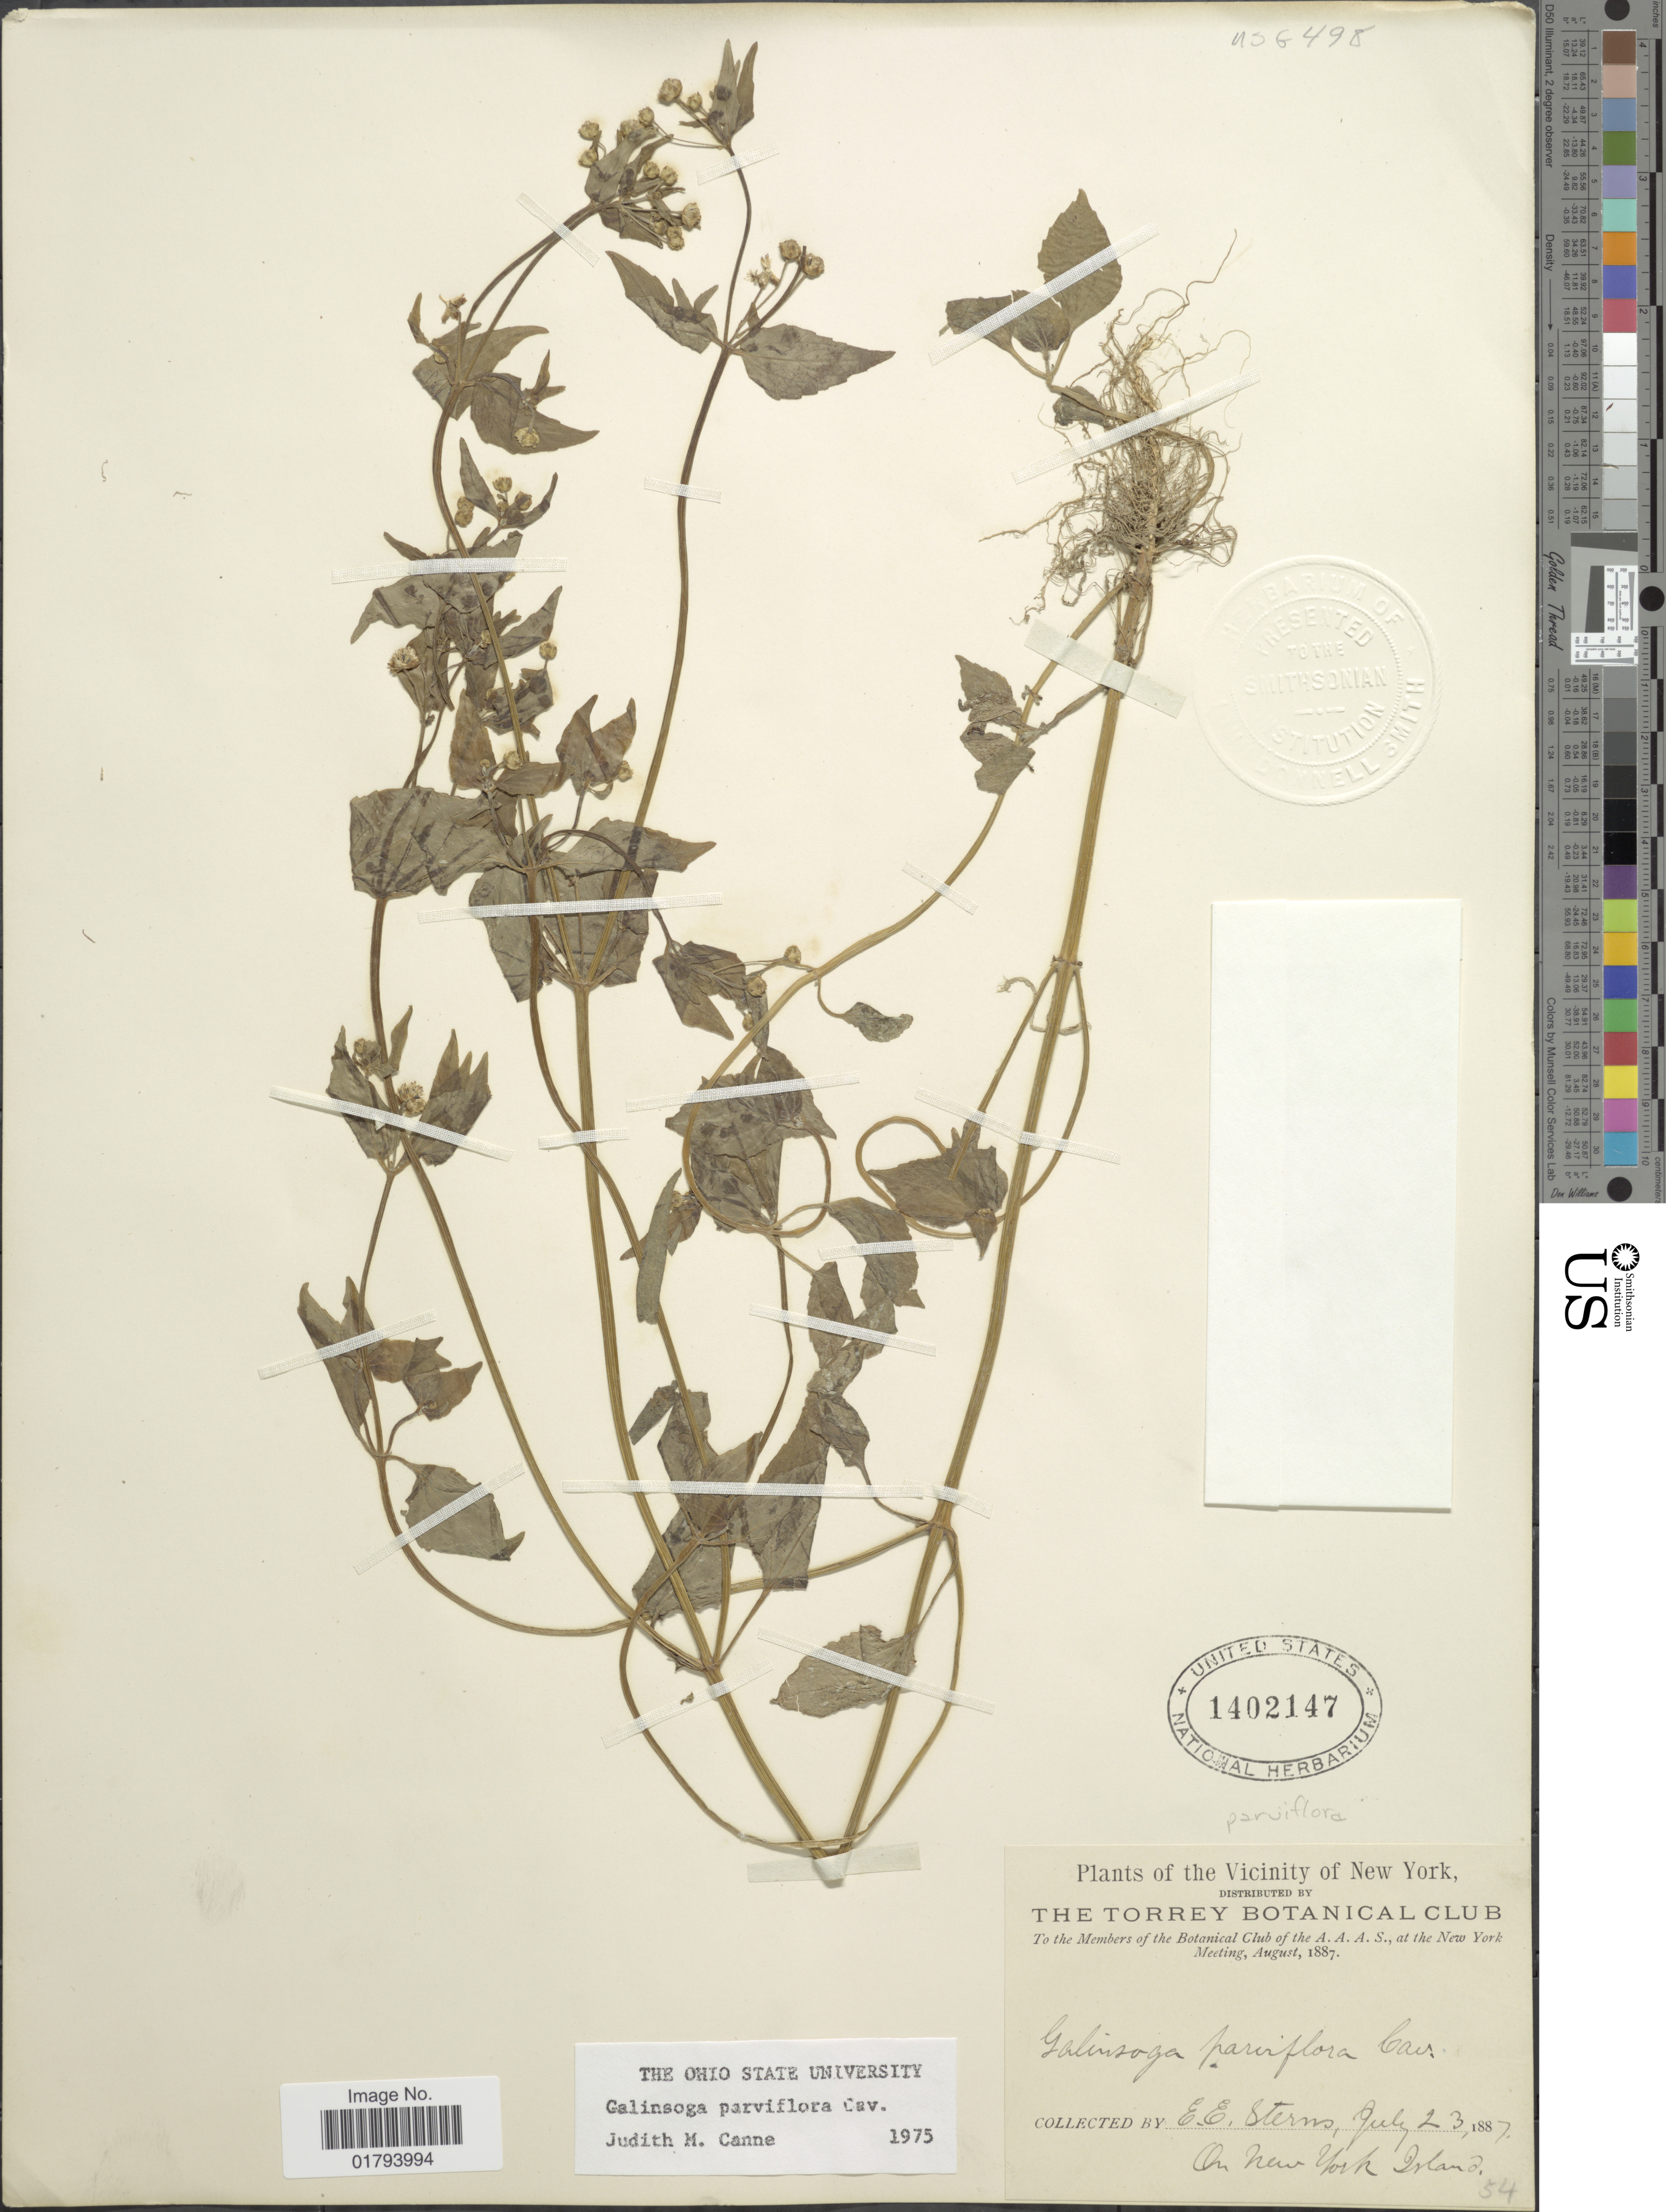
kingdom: Plantae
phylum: Tracheophyta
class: Magnoliopsida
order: Asterales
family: Asteraceae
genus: Galinsoga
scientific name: Galinsoga parviflora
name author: Cav.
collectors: E. E. Sterns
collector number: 54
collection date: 1887-07-23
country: United States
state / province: New York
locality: New York Island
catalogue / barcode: US 1402147